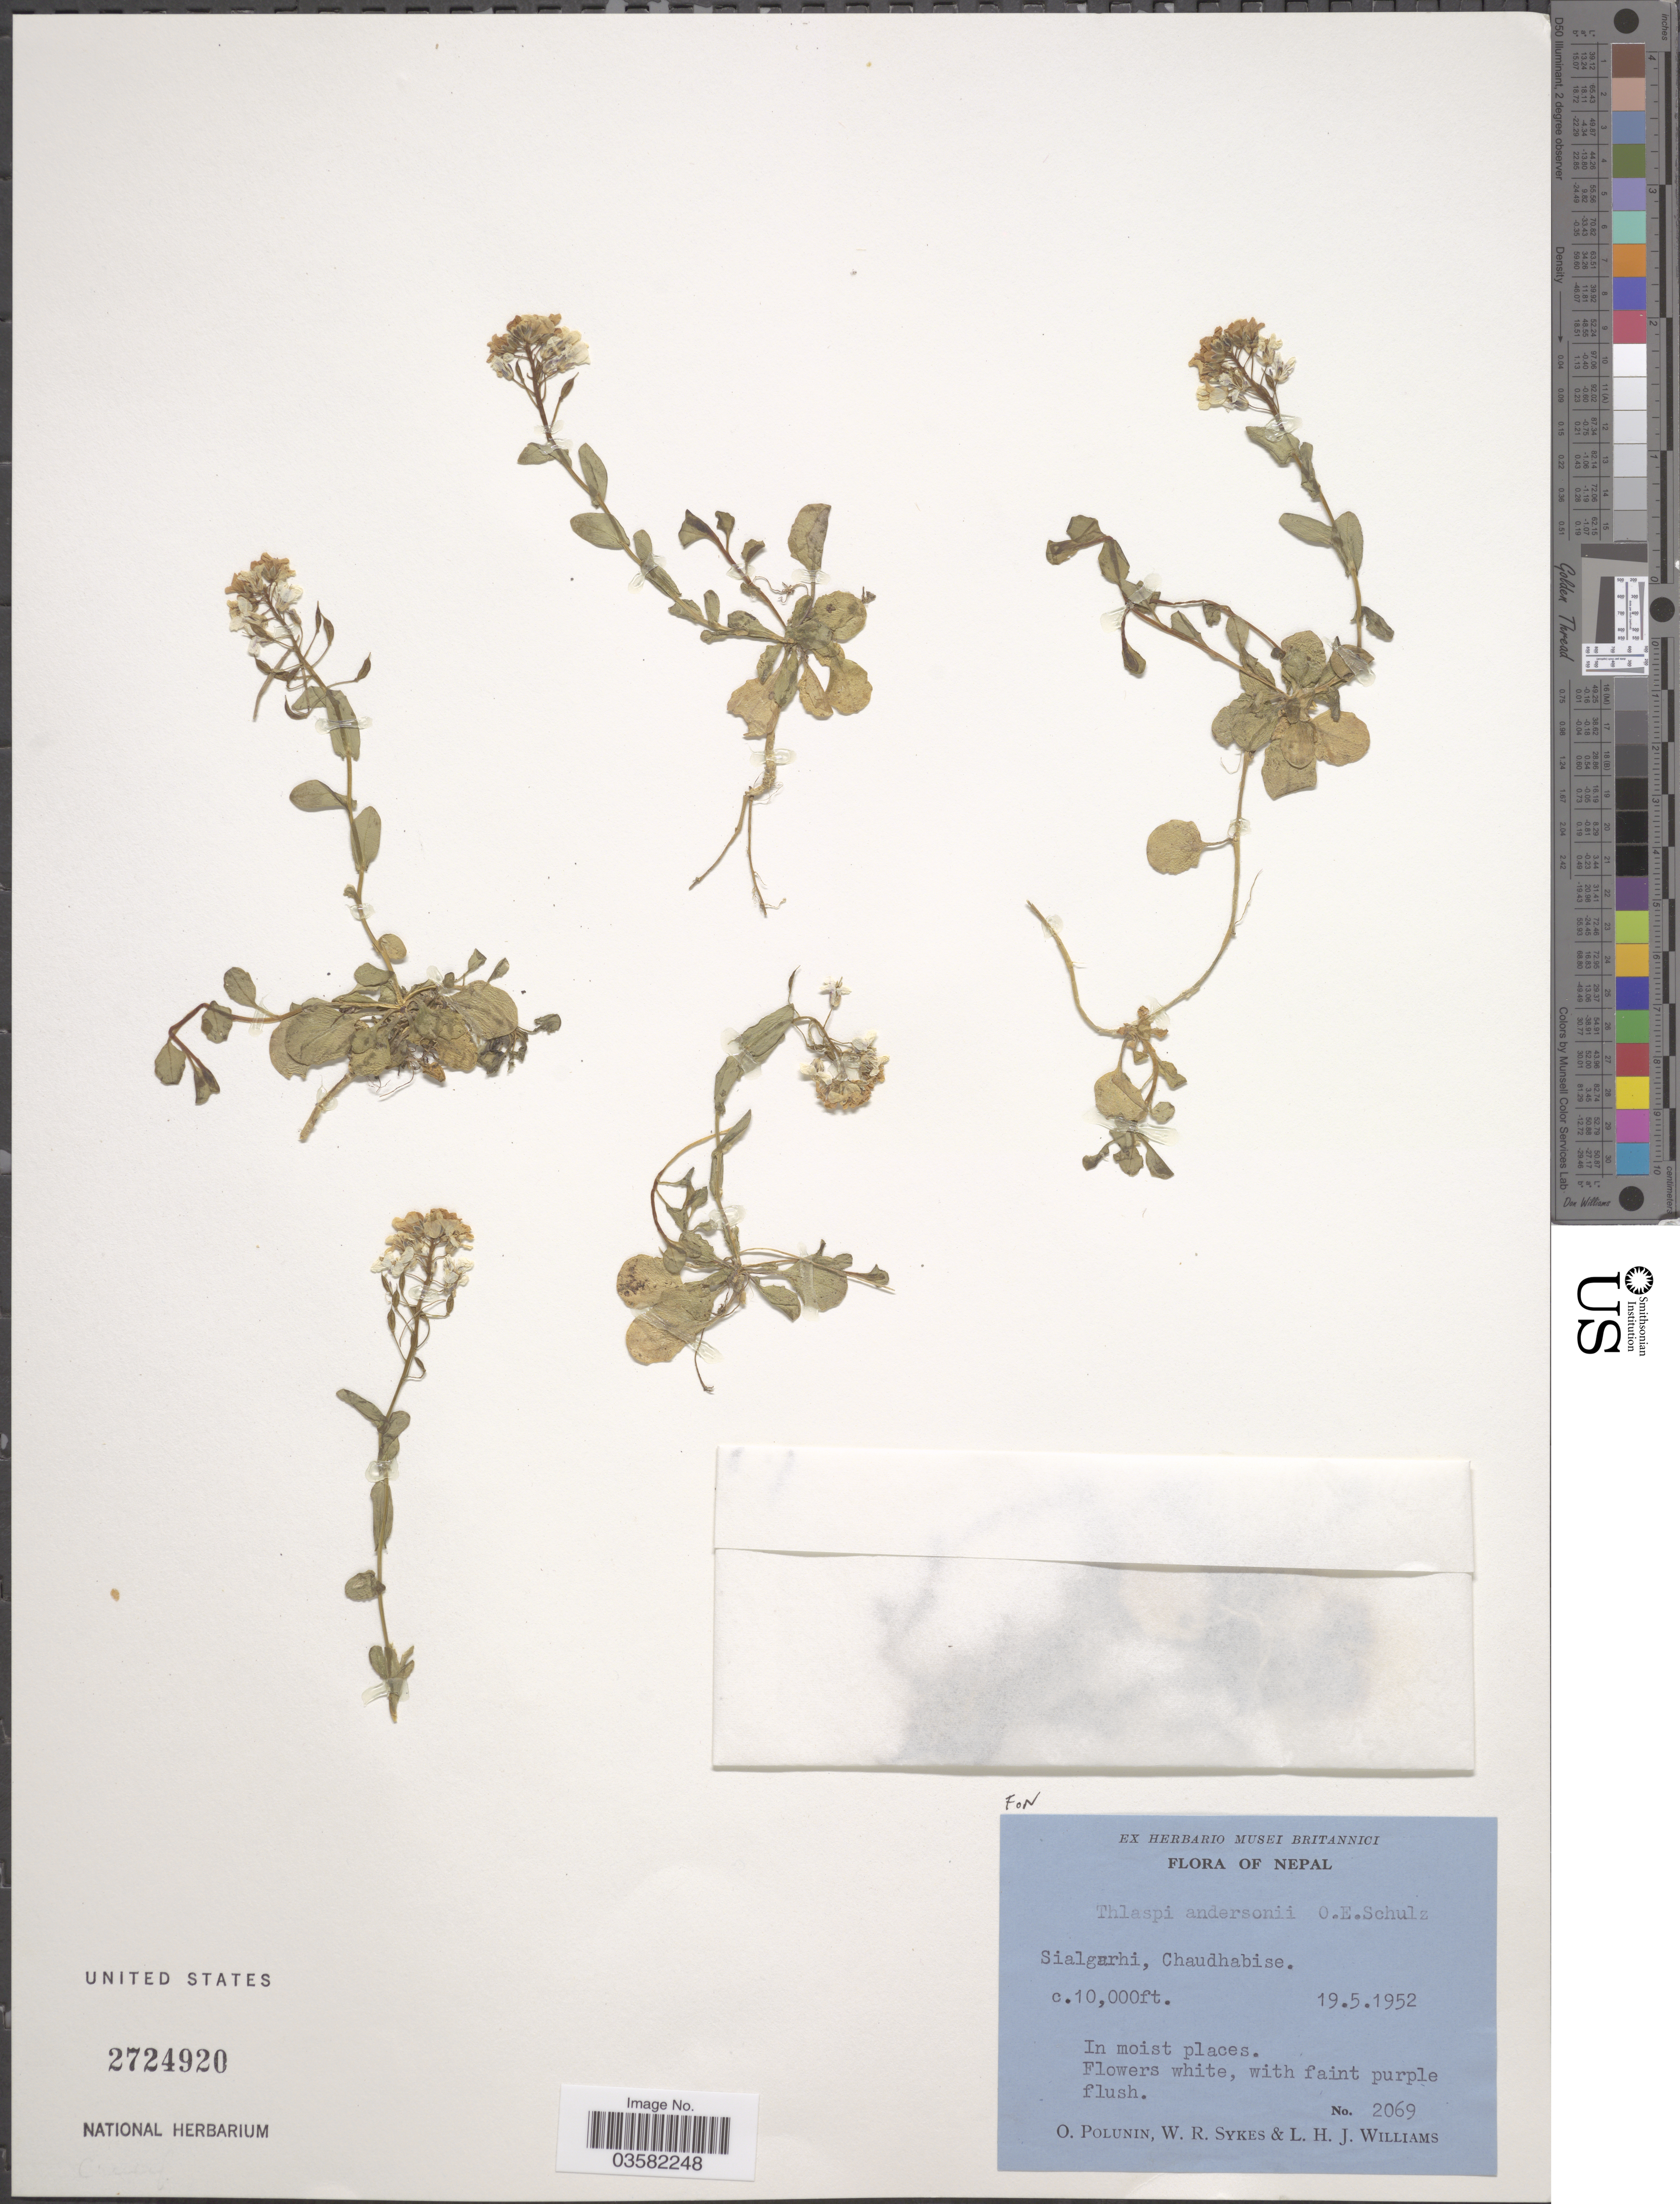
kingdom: Plantae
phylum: Tracheophyta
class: Magnoliopsida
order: Brassicales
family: Brassicaceae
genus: Thlaspi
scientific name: Thlaspi andersonii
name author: O.E. Schulz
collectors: O. V. Polunin, W. R. Sykes & L. H. J. Williams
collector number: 2069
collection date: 1952-05-19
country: Nepal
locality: Sialgarhi, Chaudhabise.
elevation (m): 3048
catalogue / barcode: US 2724920